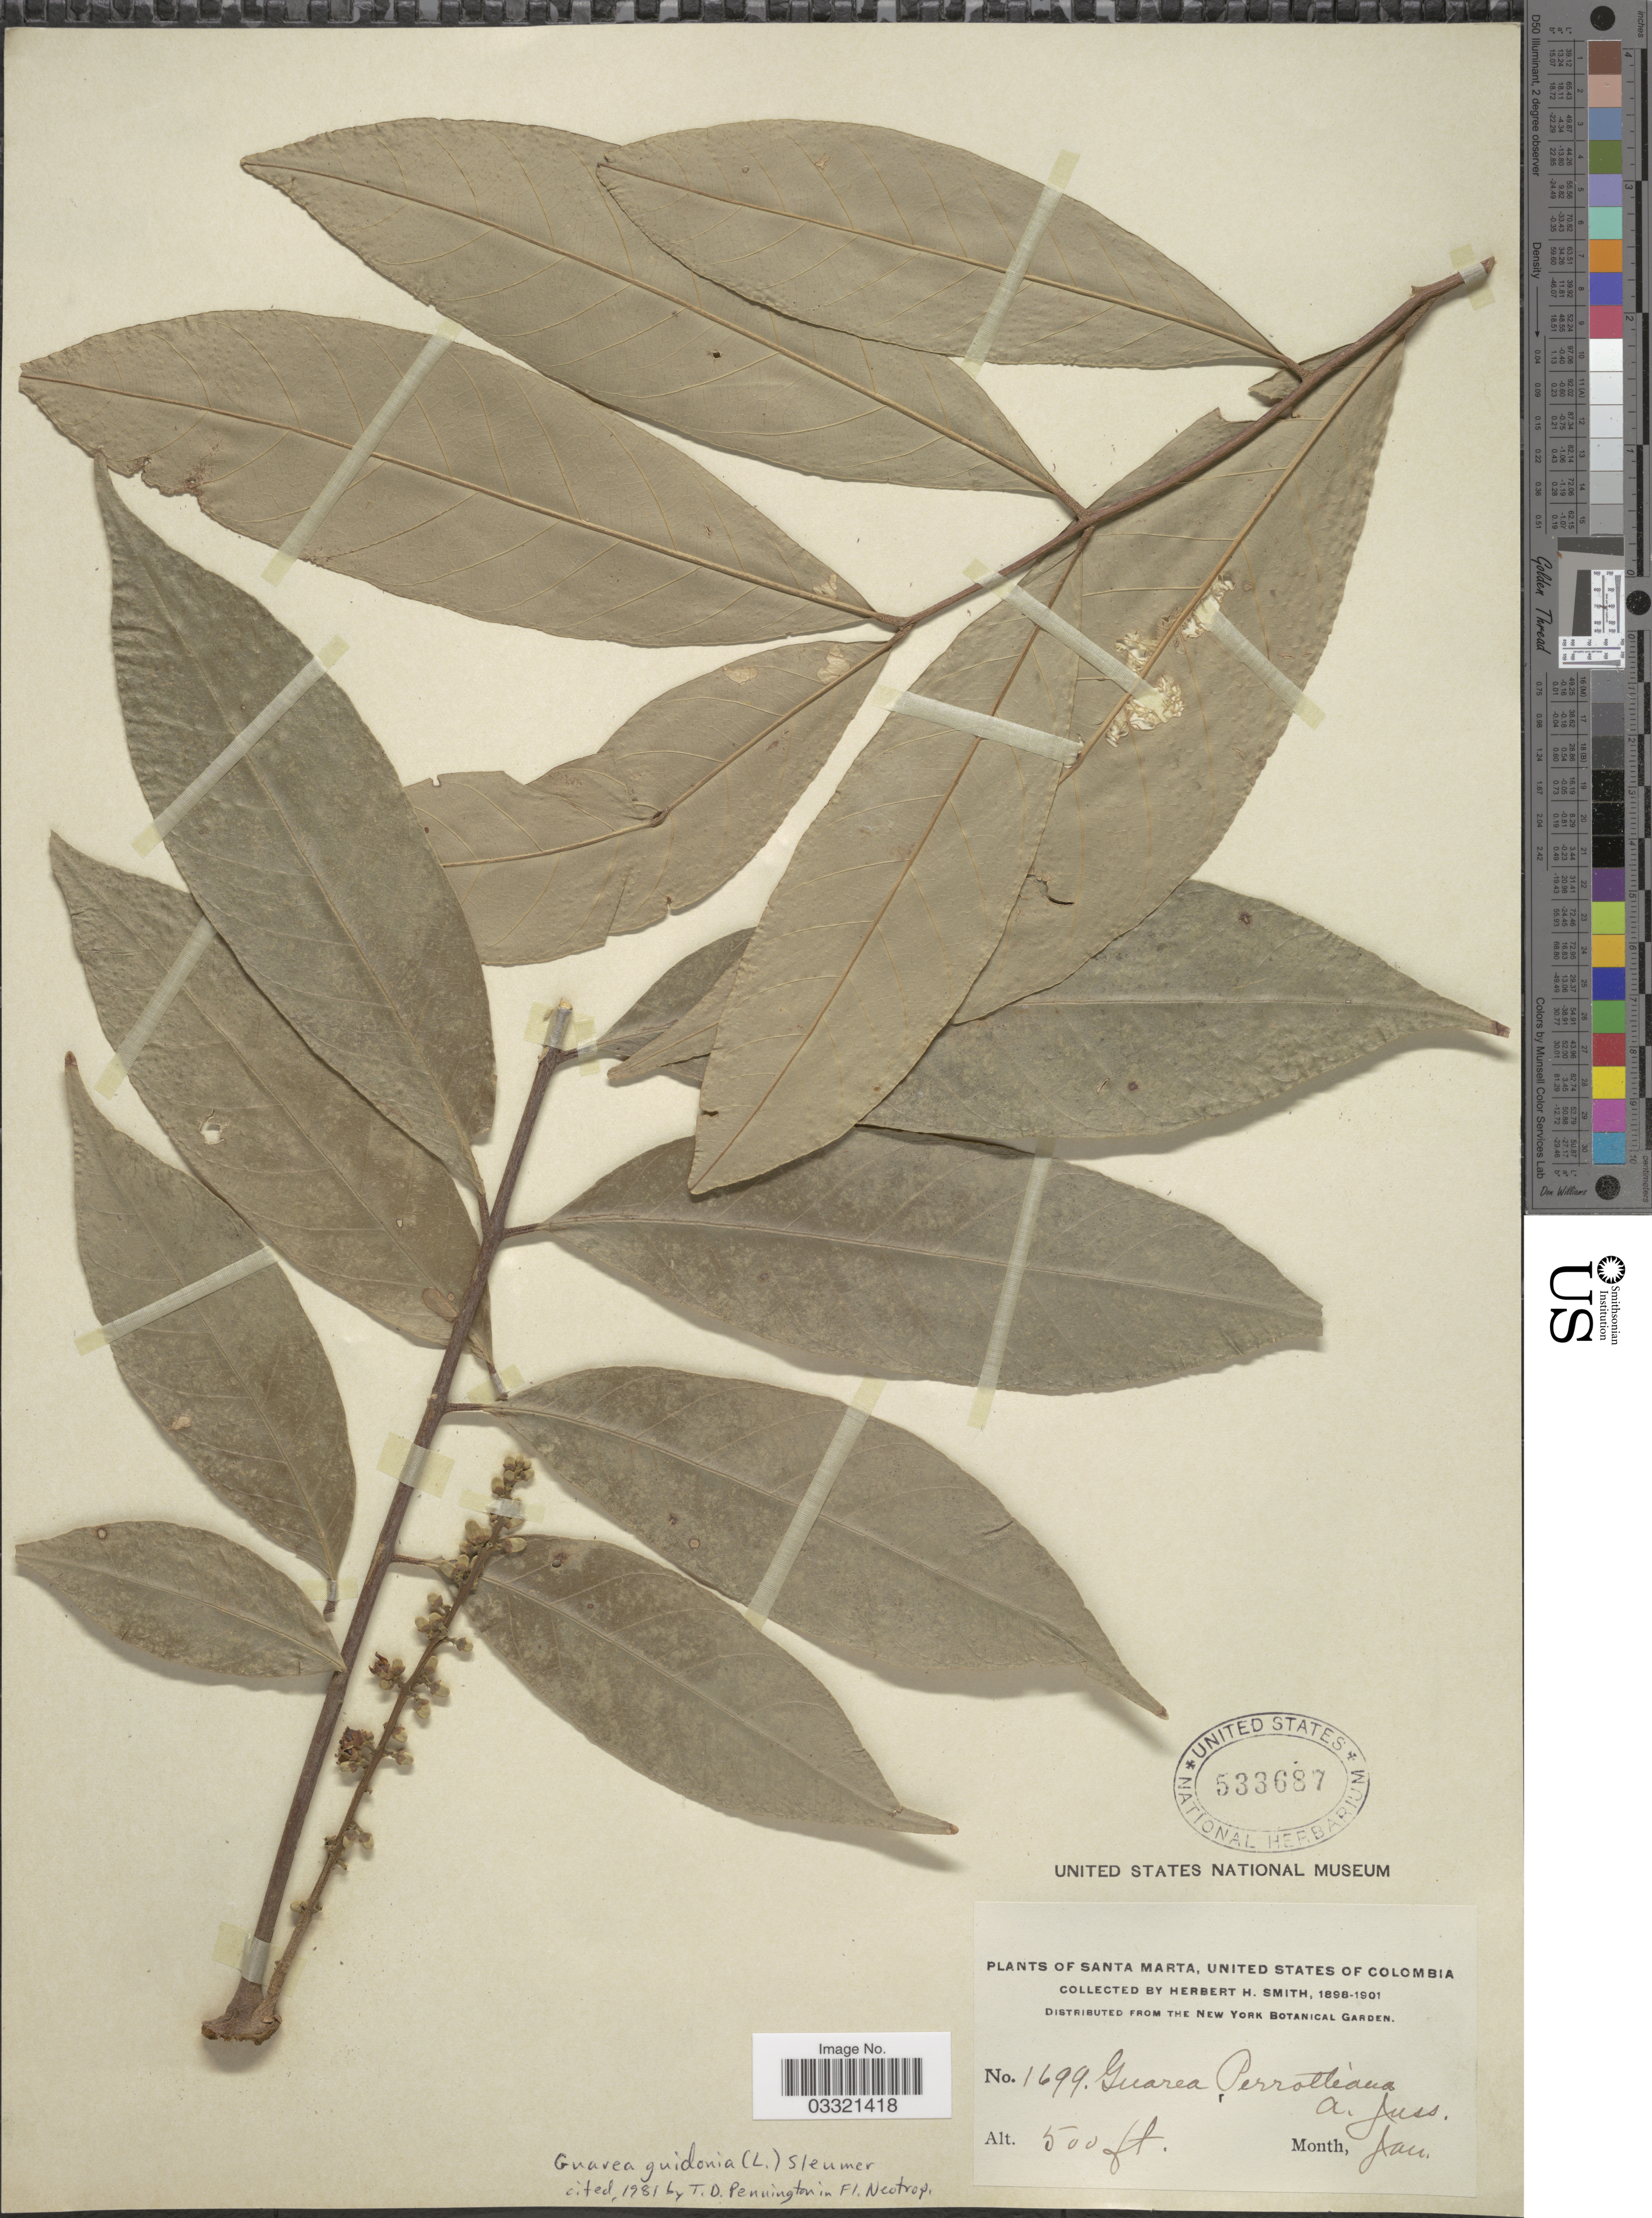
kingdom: Plantae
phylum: Tracheophyta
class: Magnoliopsida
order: Sapindales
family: Meliaceae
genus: Guarea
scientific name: Guarea guidonia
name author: (L.) Sleumer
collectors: Herbert H. Smith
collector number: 1699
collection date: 1898-01/1901-01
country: Colombia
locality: Santa Marta, United States of Colombia.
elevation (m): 152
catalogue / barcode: US 533687